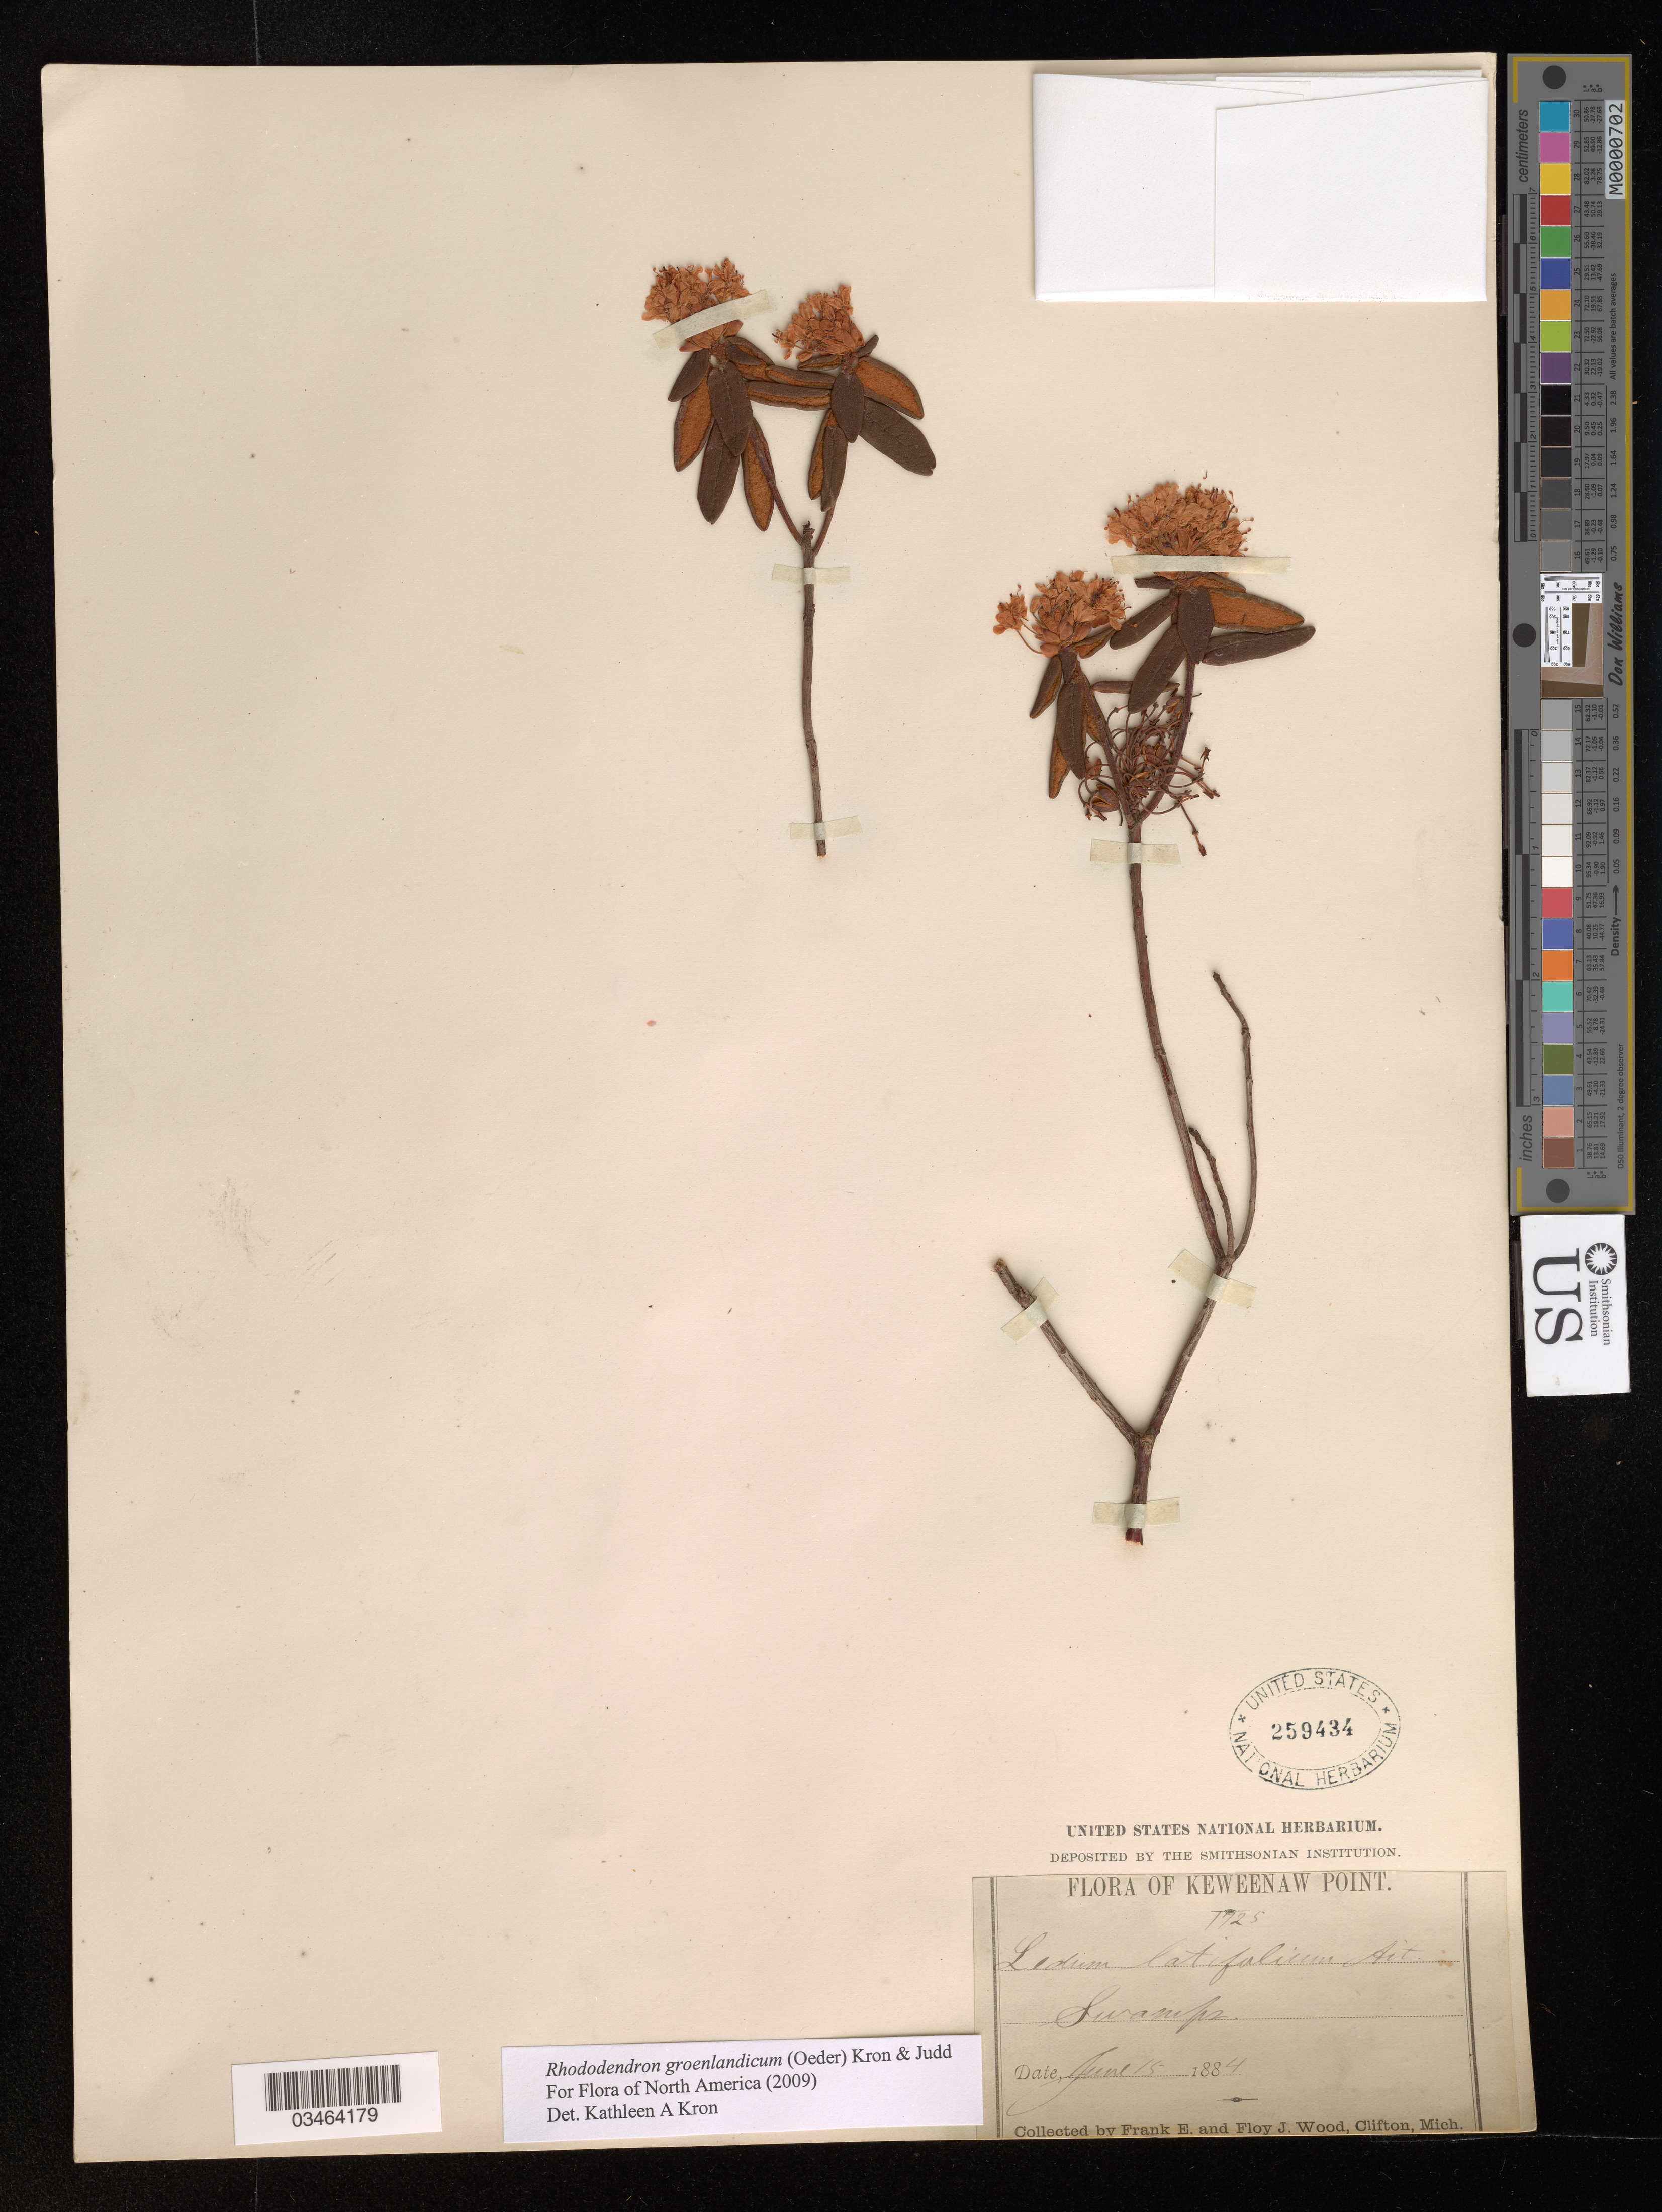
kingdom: Plantae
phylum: Tracheophyta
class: Magnoliopsida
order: Ericales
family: Ericaceae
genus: Rhododendron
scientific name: Rhododendron groenlandicum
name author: (Oeder) Kron & Judd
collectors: F. Wood & F. Wood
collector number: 125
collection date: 1884-06-15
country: United States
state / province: Michigan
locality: Keweenaw Point. Swamps.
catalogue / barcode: US 259434